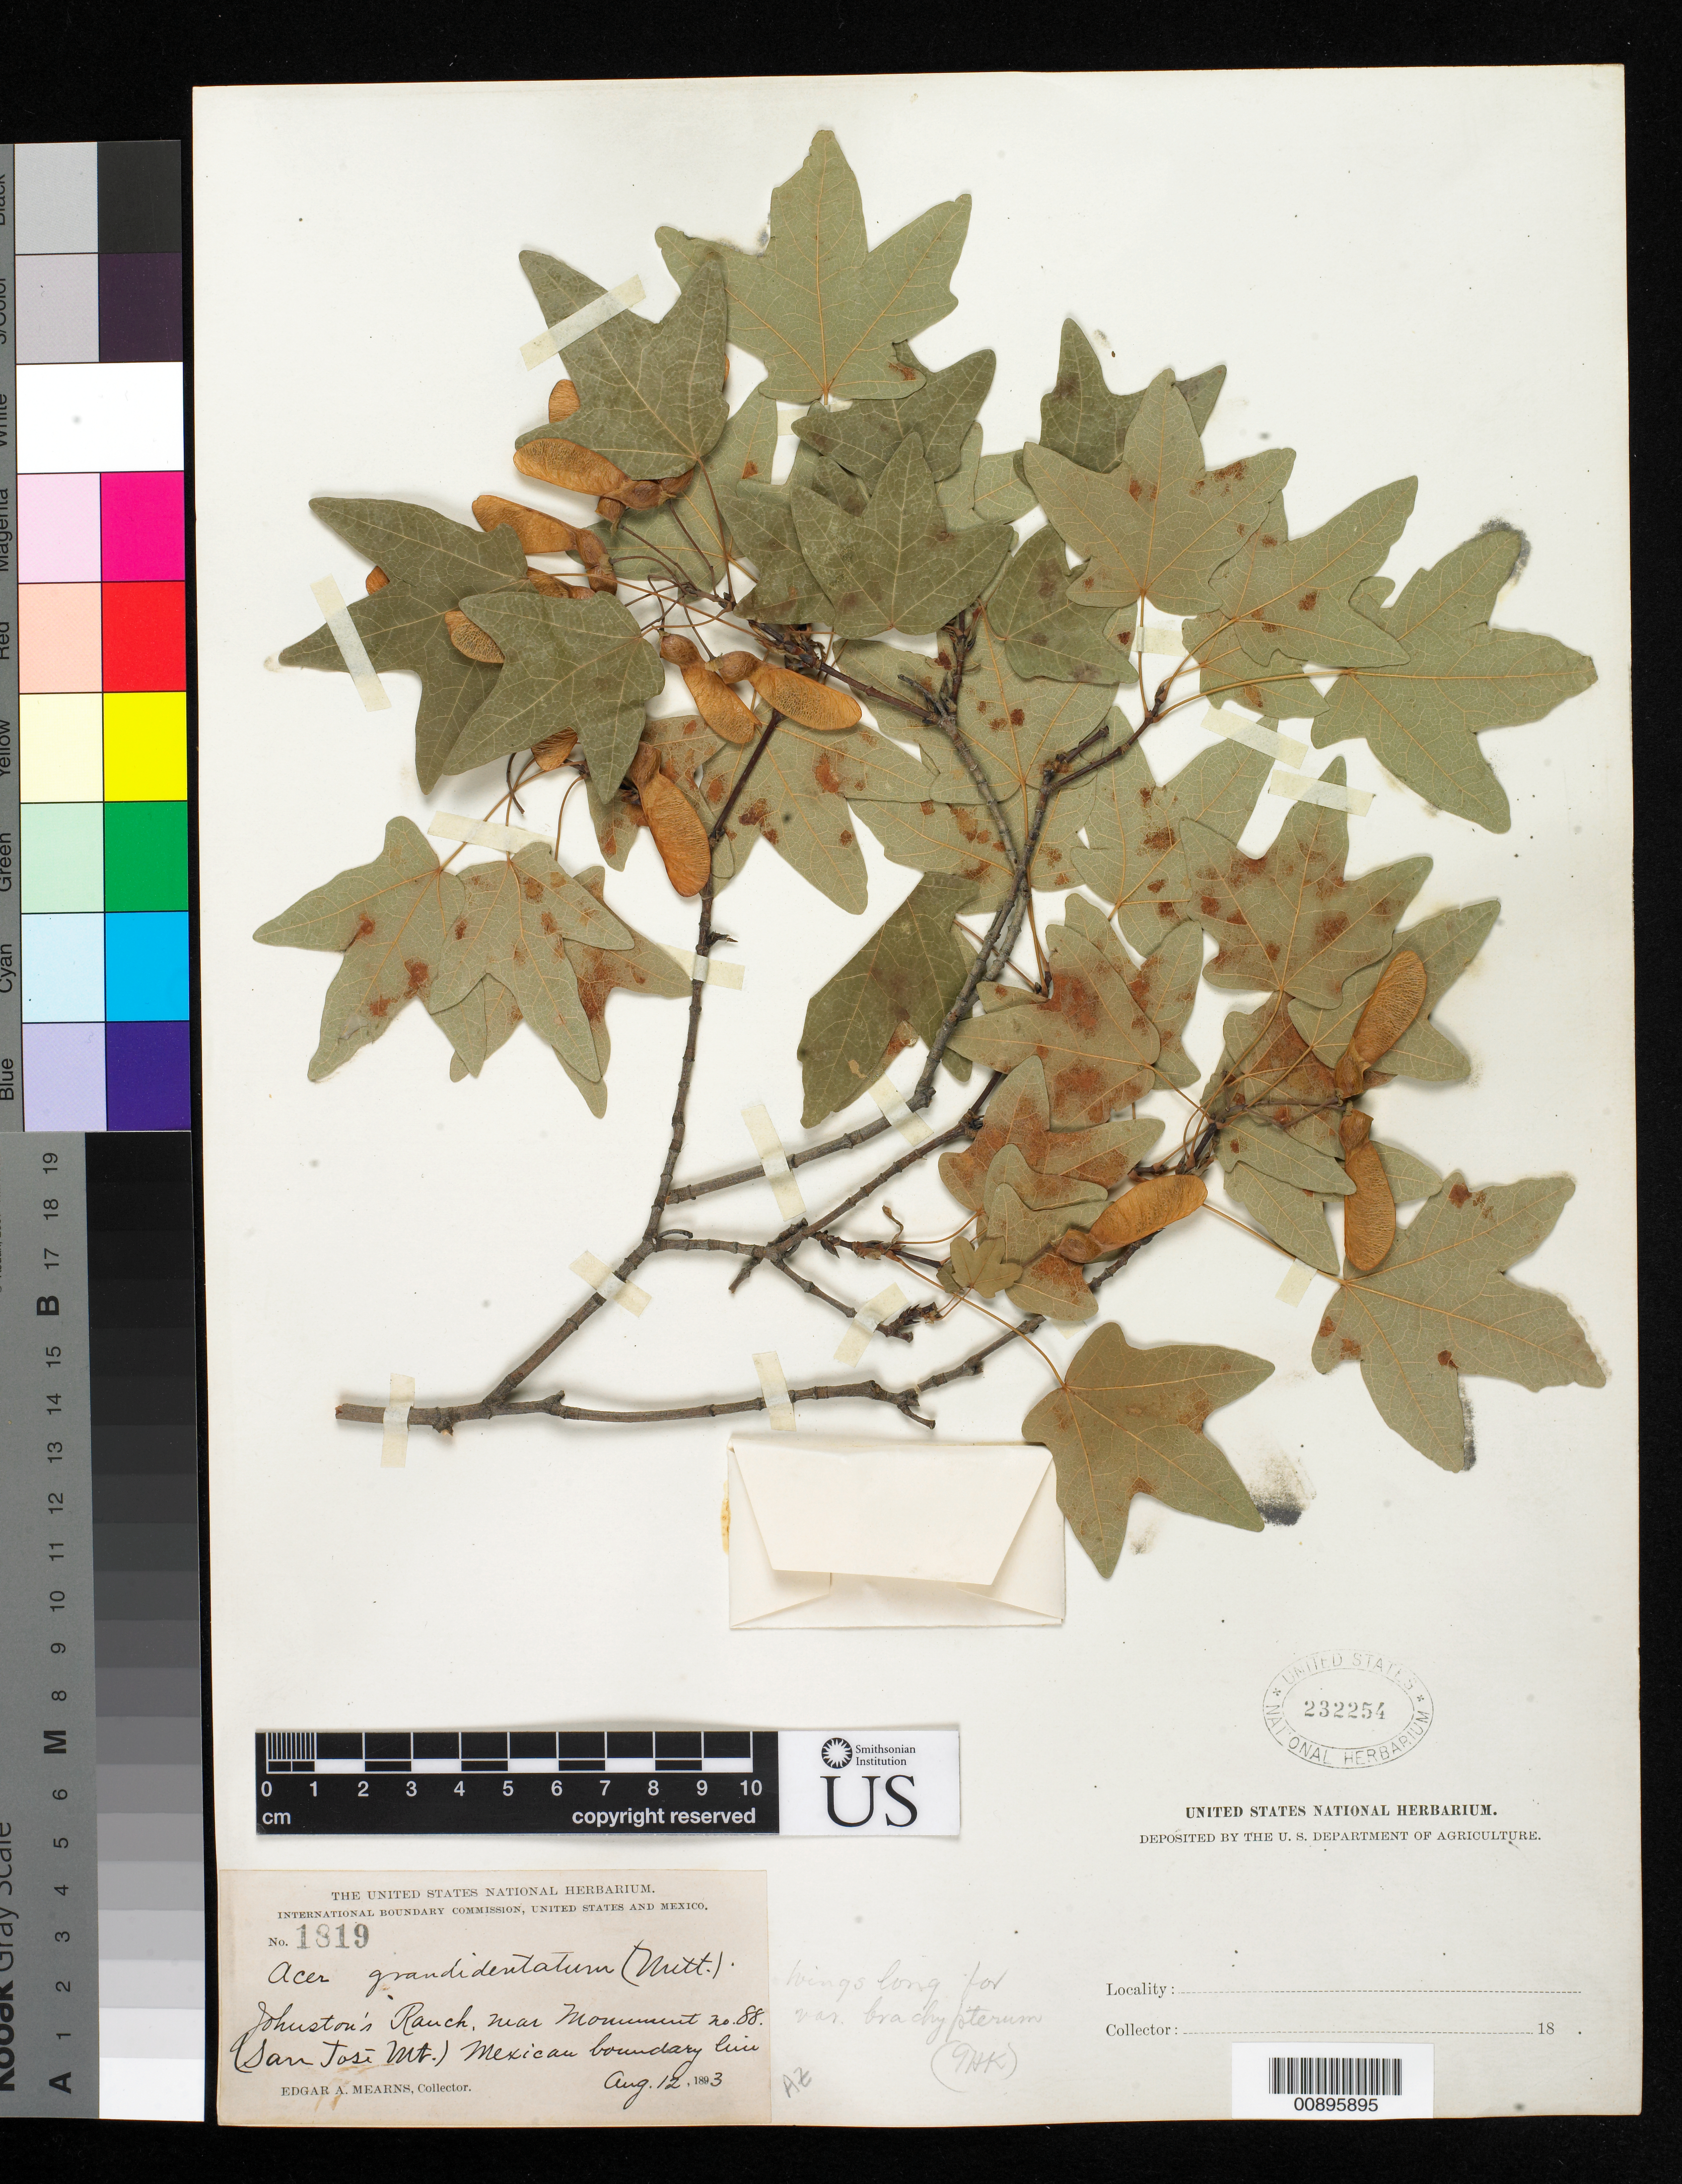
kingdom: Plantae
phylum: Tracheophyta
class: Magnoliopsida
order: Sapindales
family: Sapindaceae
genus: Acer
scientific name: Acer grandidentatum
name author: Nutt.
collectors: E. A. Mearns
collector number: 1819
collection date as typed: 12 Aug 1893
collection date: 1893-08-12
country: United States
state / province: Arizona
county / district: Cochise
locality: Johnston's Ranch, near Monument no. 88 (San José Mts.). Mexican Boundary Line.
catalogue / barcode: US 232254